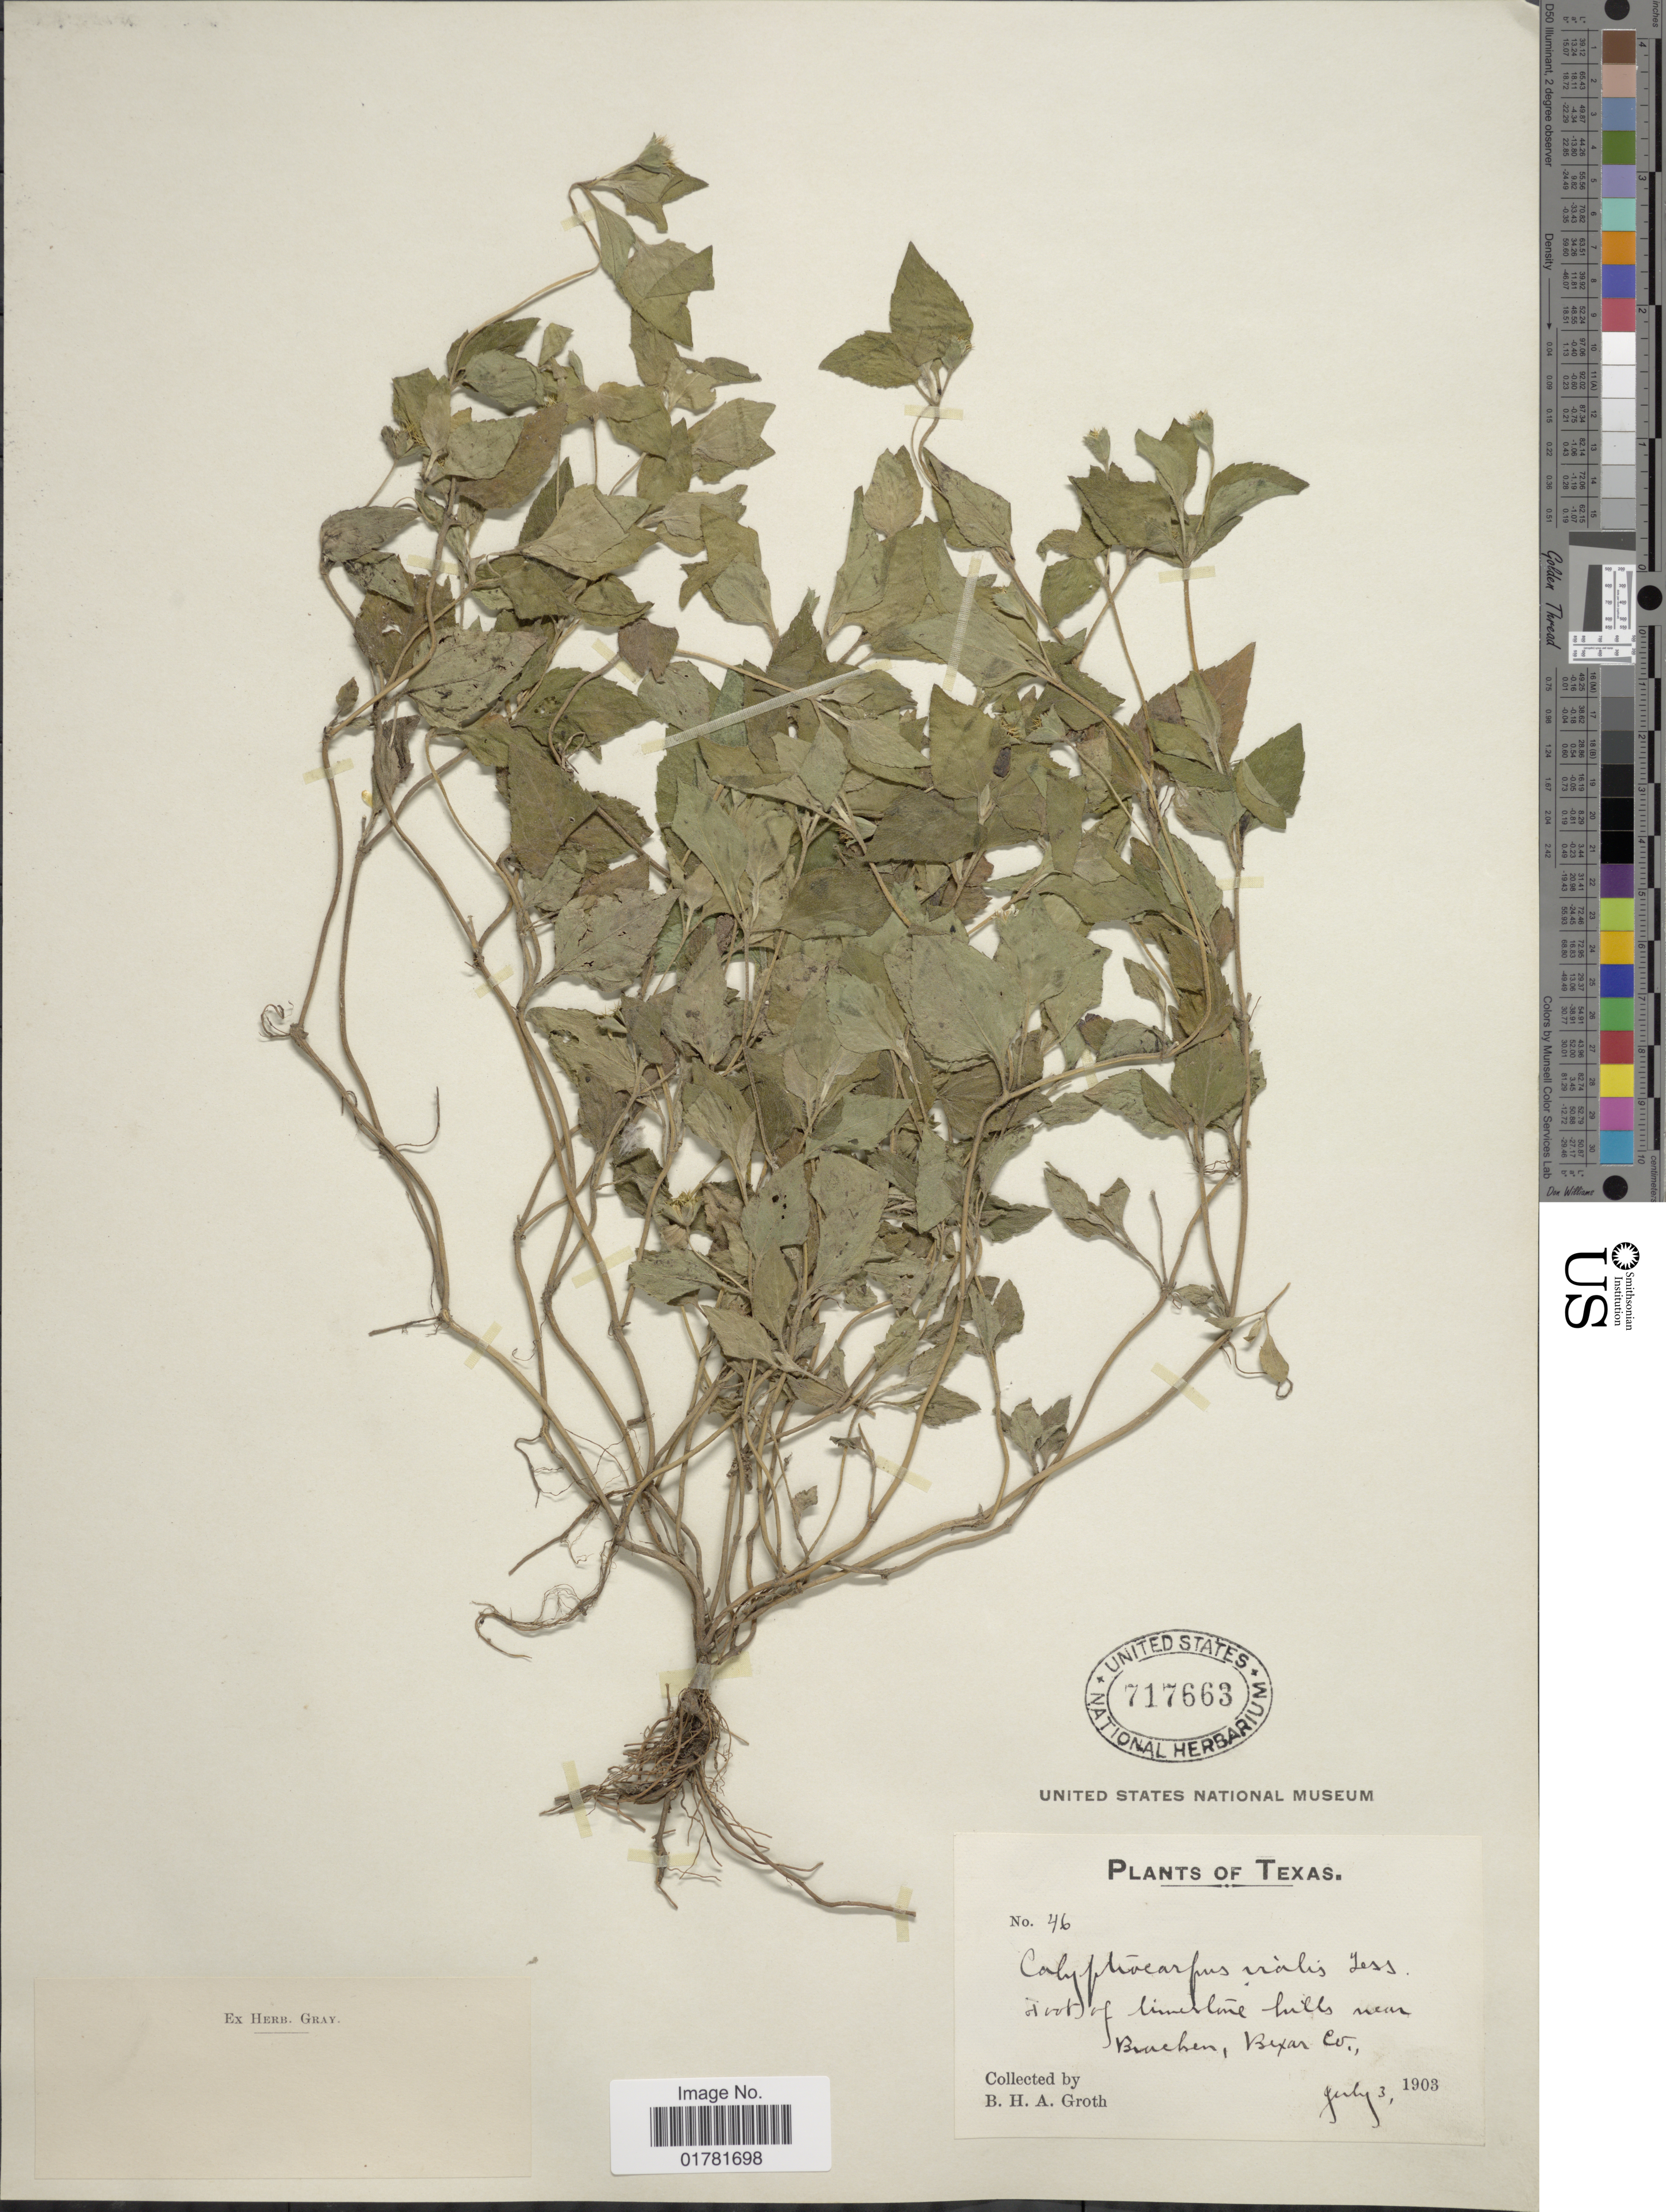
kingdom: Plantae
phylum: Tracheophyta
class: Magnoliopsida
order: Asterales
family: Asteraceae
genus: Calyptocarpus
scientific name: Calyptocarpus vialis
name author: Less.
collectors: B. Groth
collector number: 46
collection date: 1903-07-03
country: United States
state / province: Texas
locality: Foot of limestone hills near Brushes, Texas Co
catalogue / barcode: US 7171663